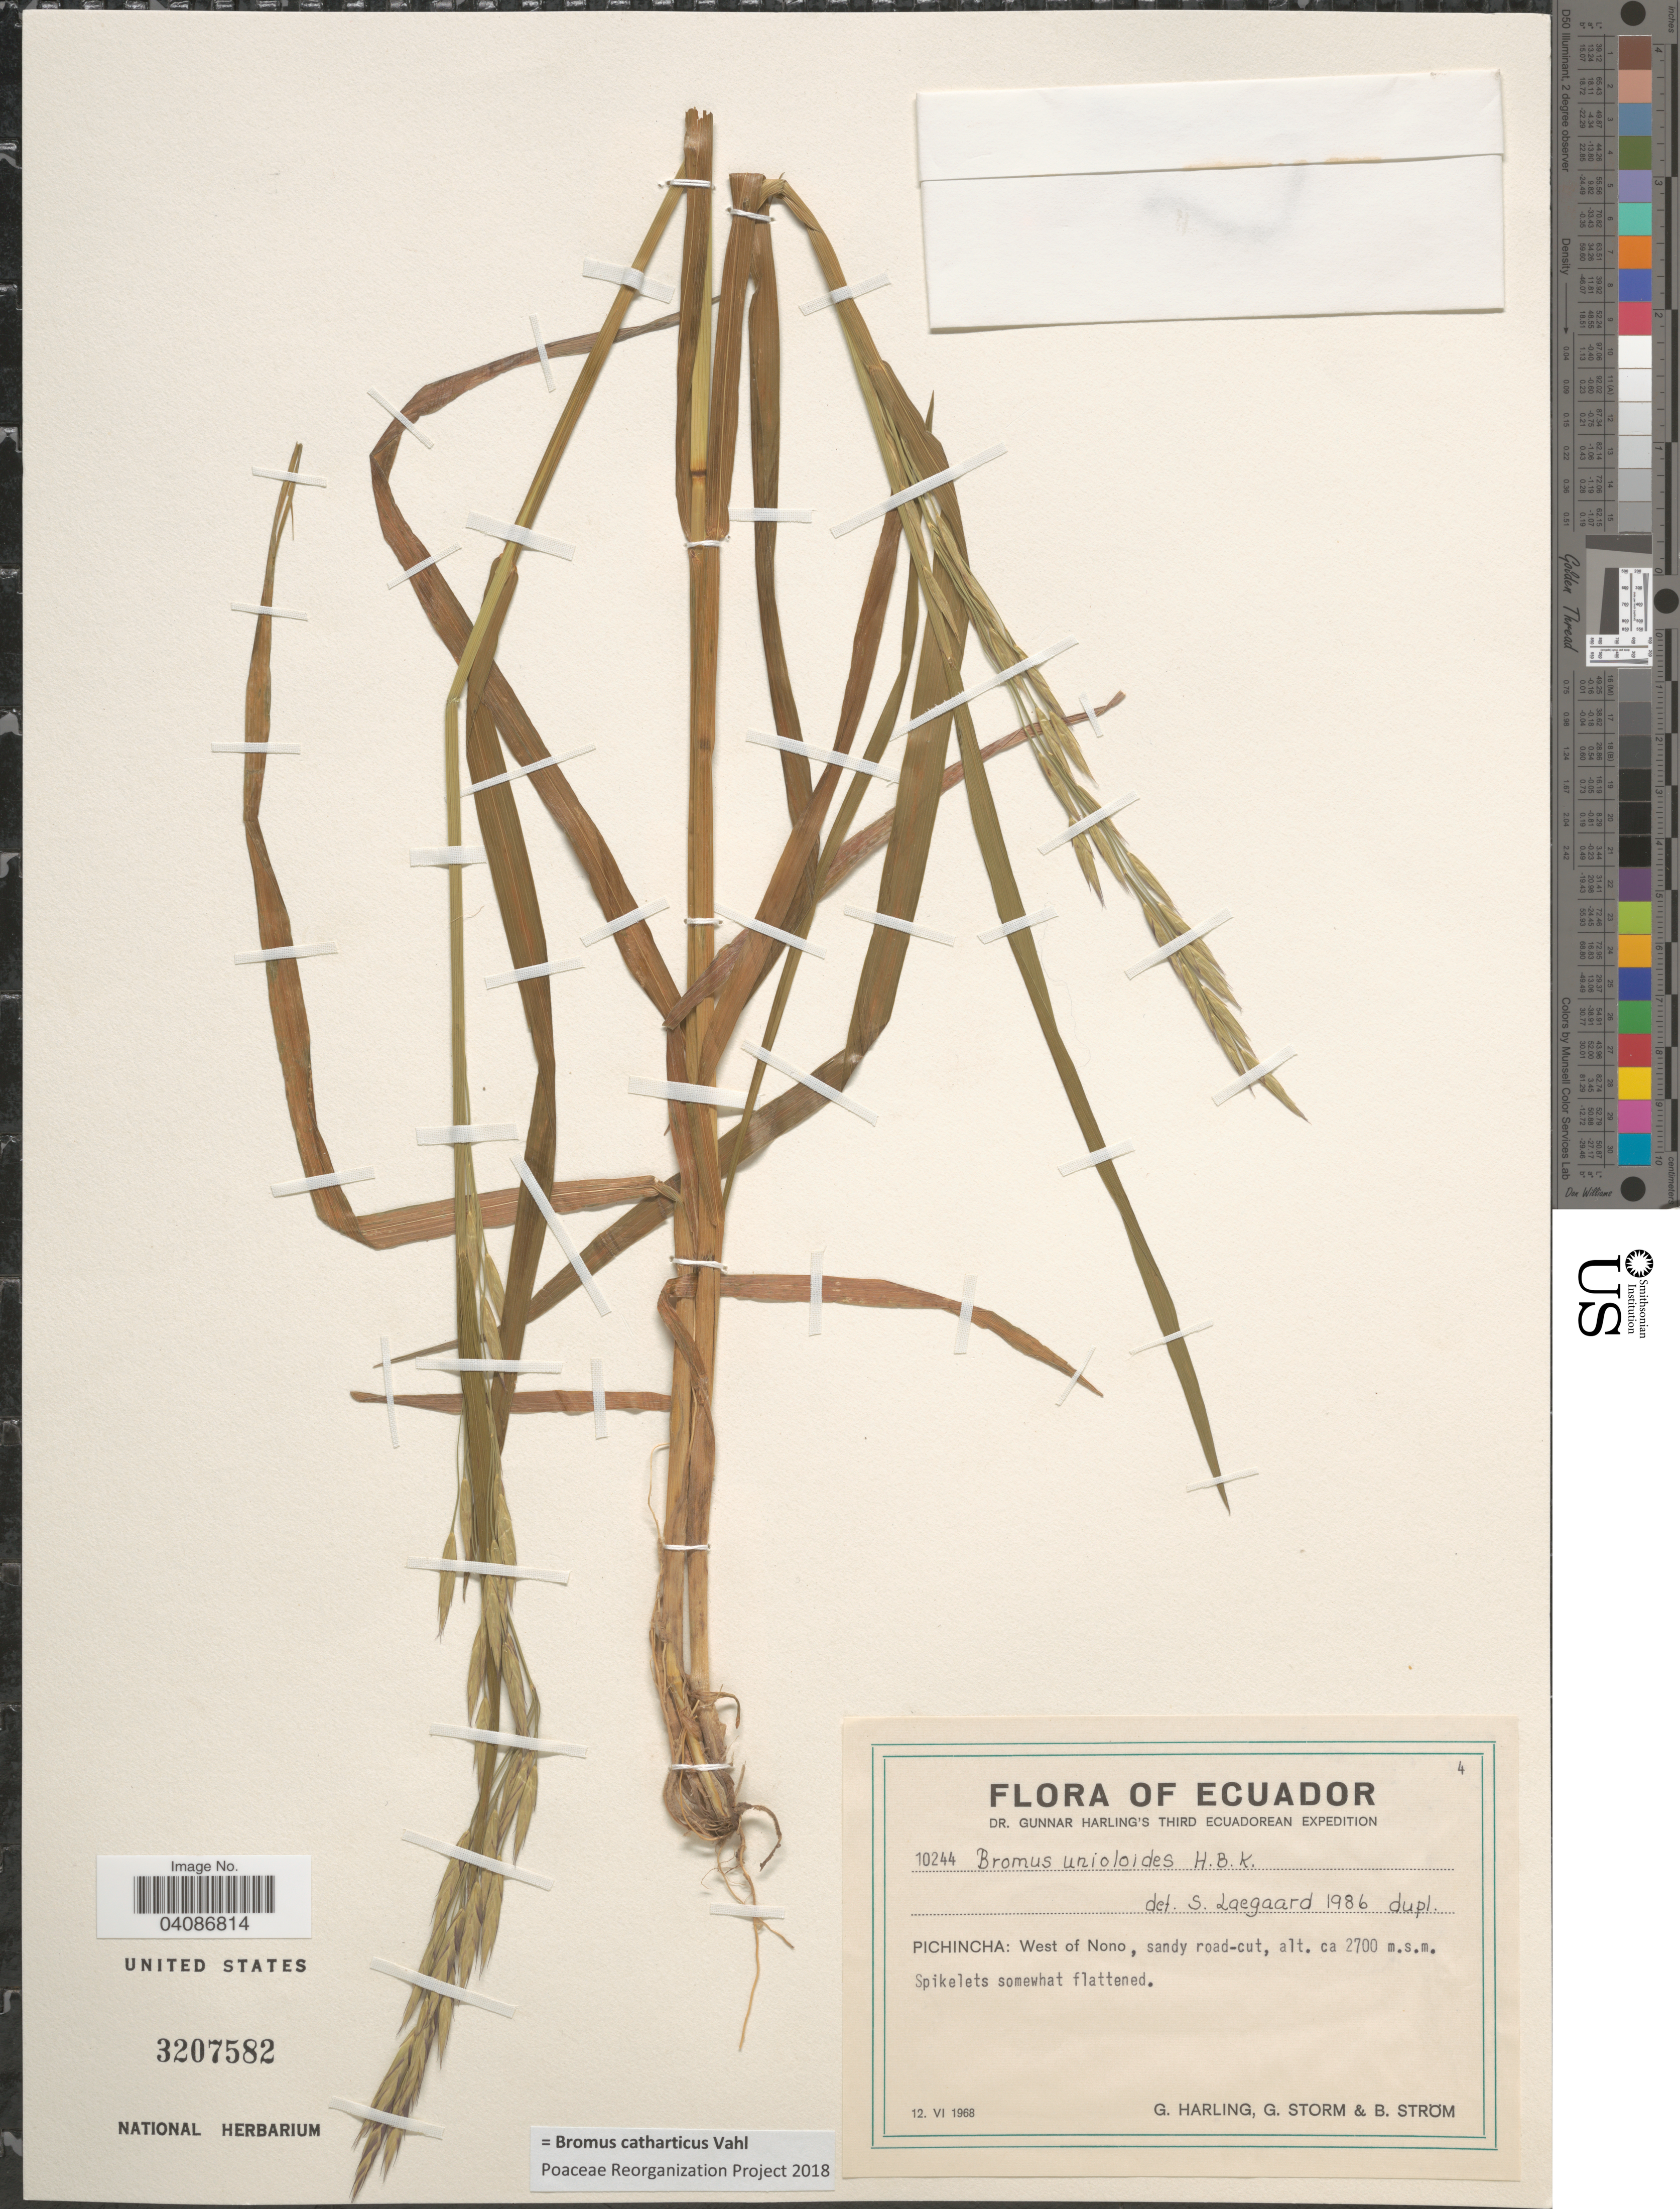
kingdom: Plantae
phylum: Tracheophyta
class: Liliopsida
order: Poales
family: Poaceae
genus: Bromus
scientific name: Bromus catharticus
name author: Vahl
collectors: G. Harling, G. Storm & B. Ström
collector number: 10244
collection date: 1968-06-12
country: Ecuador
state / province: Pichincha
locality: Dr. Gunnar Harling's Third Ecuadorean Expedition. West of Nono.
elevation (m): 2700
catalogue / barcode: US 3207582